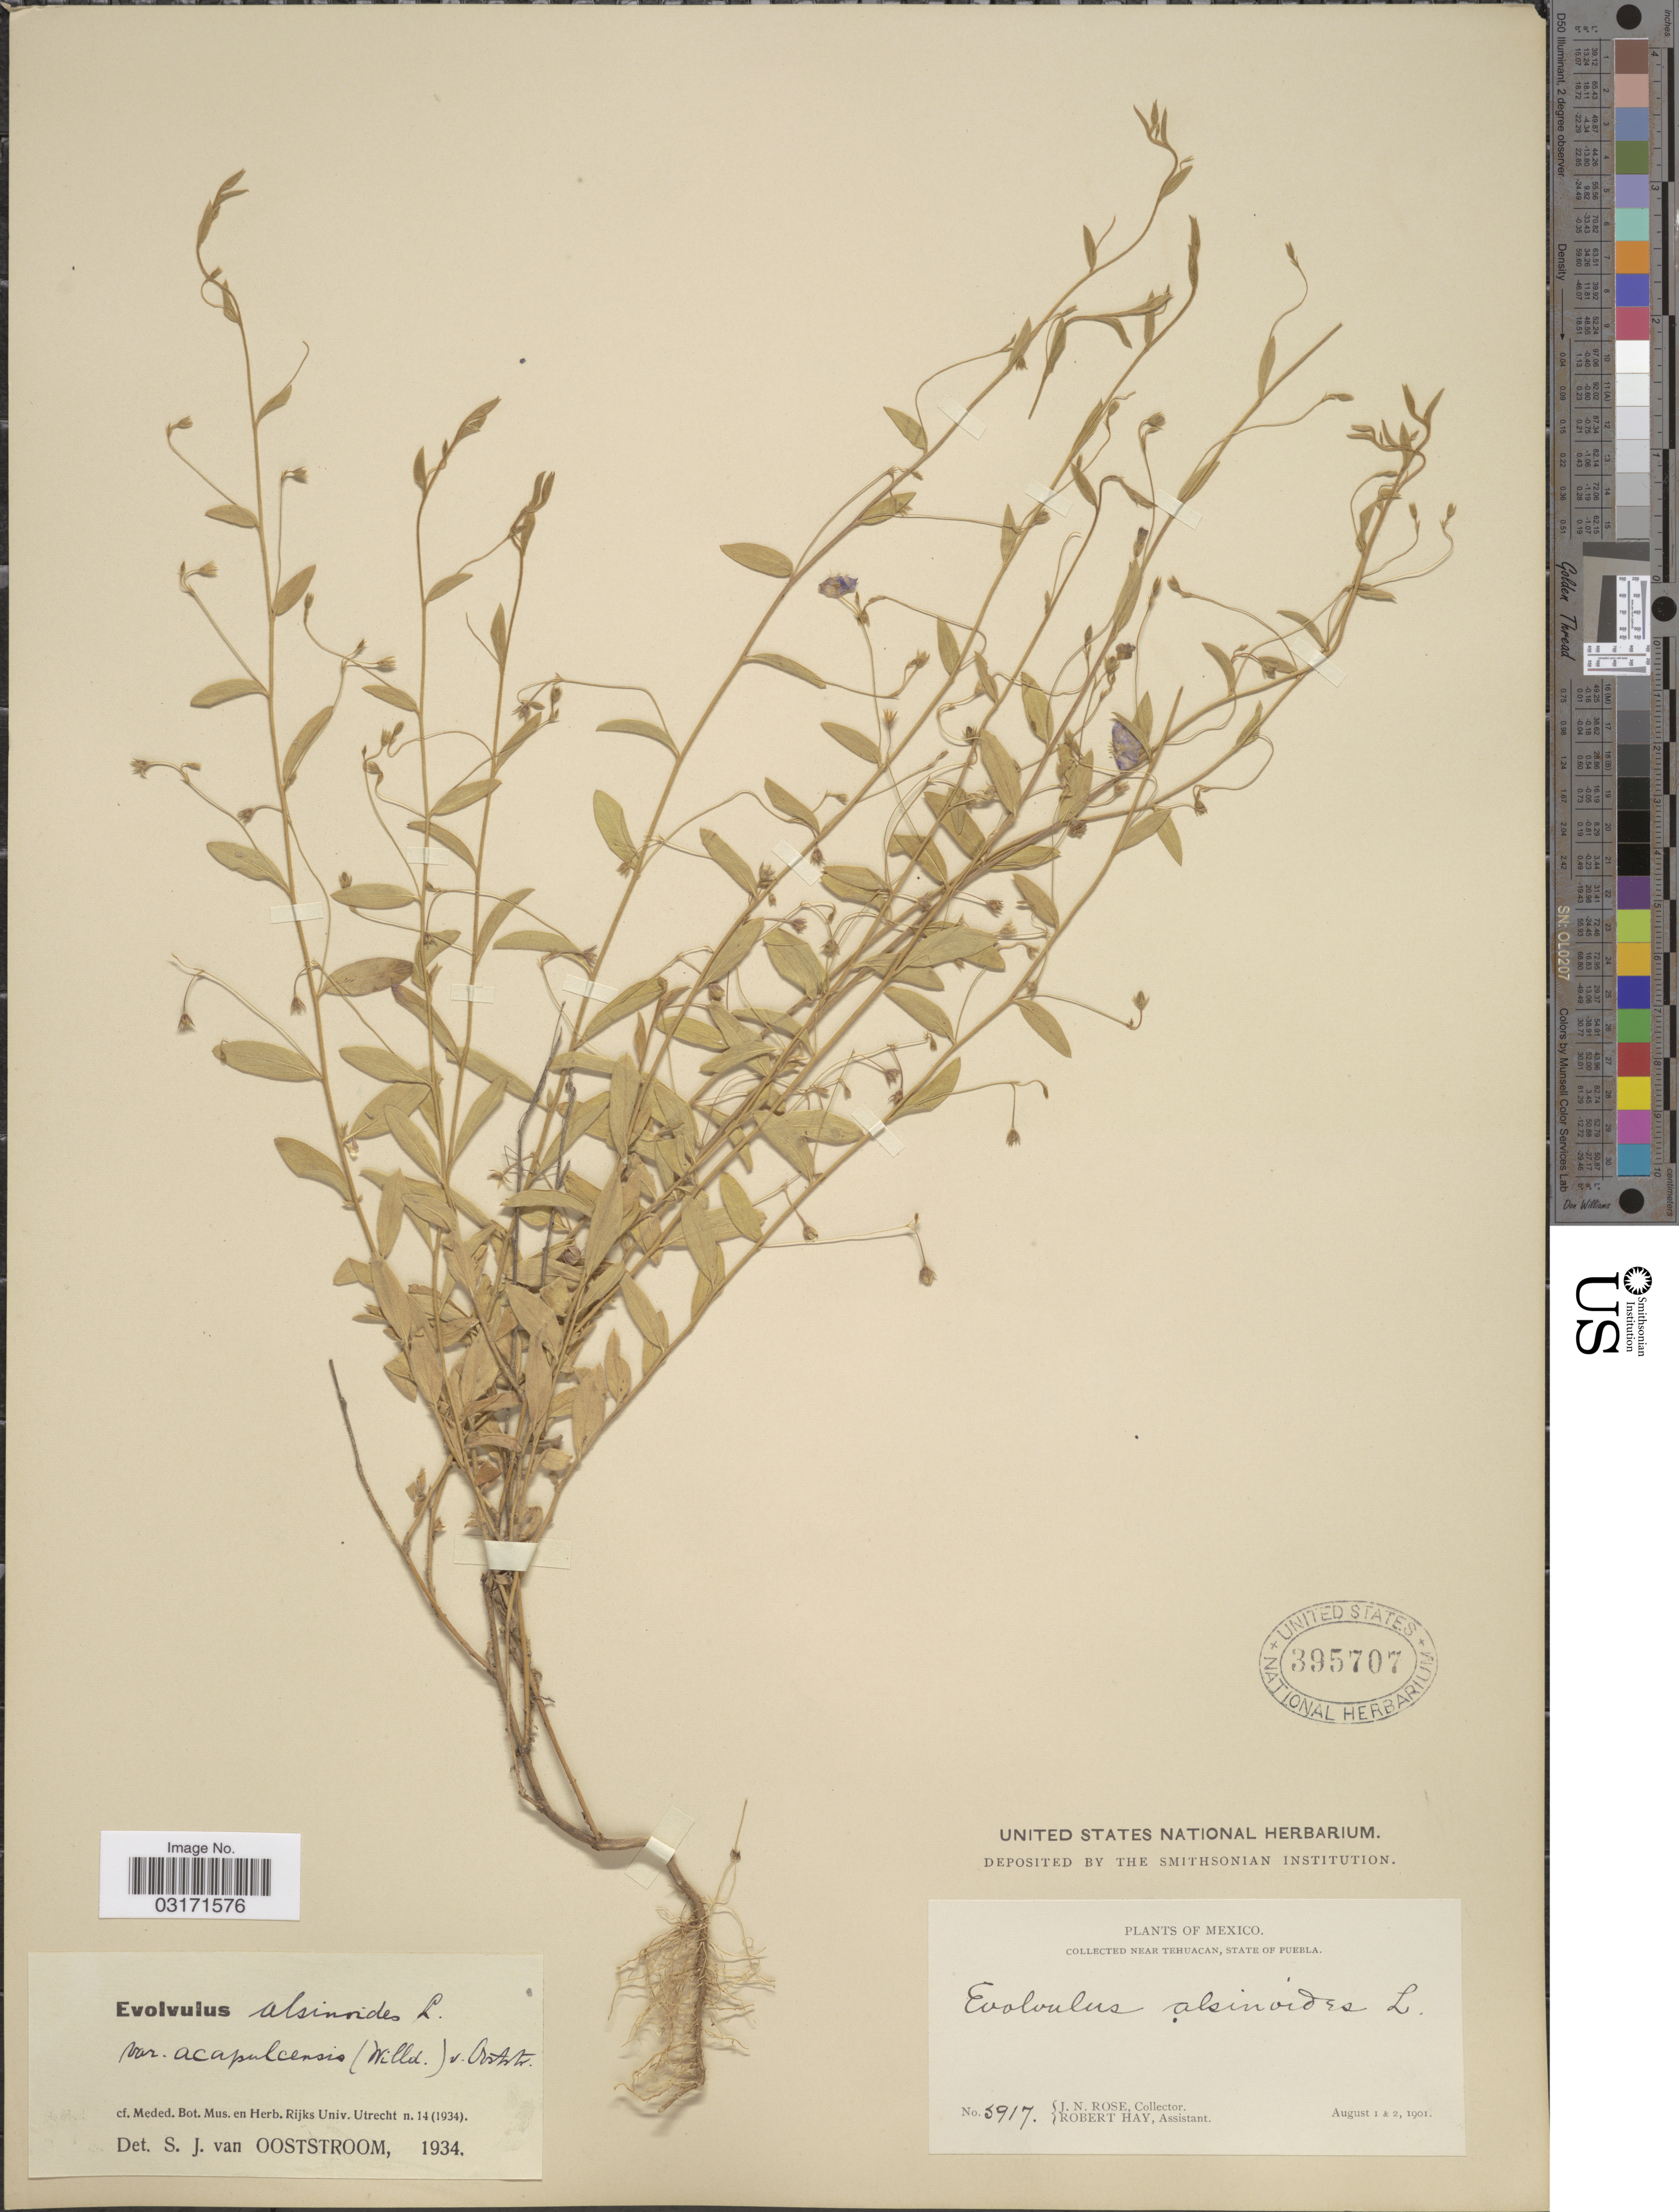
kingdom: Plantae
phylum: Tracheophyta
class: Magnoliopsida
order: Solanales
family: Convolvulaceae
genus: Evolvulus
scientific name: Evolvulus alsinoides var. acapulcensis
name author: (Willd. ex Schult.) Ooststr.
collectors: J. N. Rose & R. Hay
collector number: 5917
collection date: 1901-08-01/1901-08-02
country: Mexico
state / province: Puebla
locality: Near Tehuacan.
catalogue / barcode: US 395707